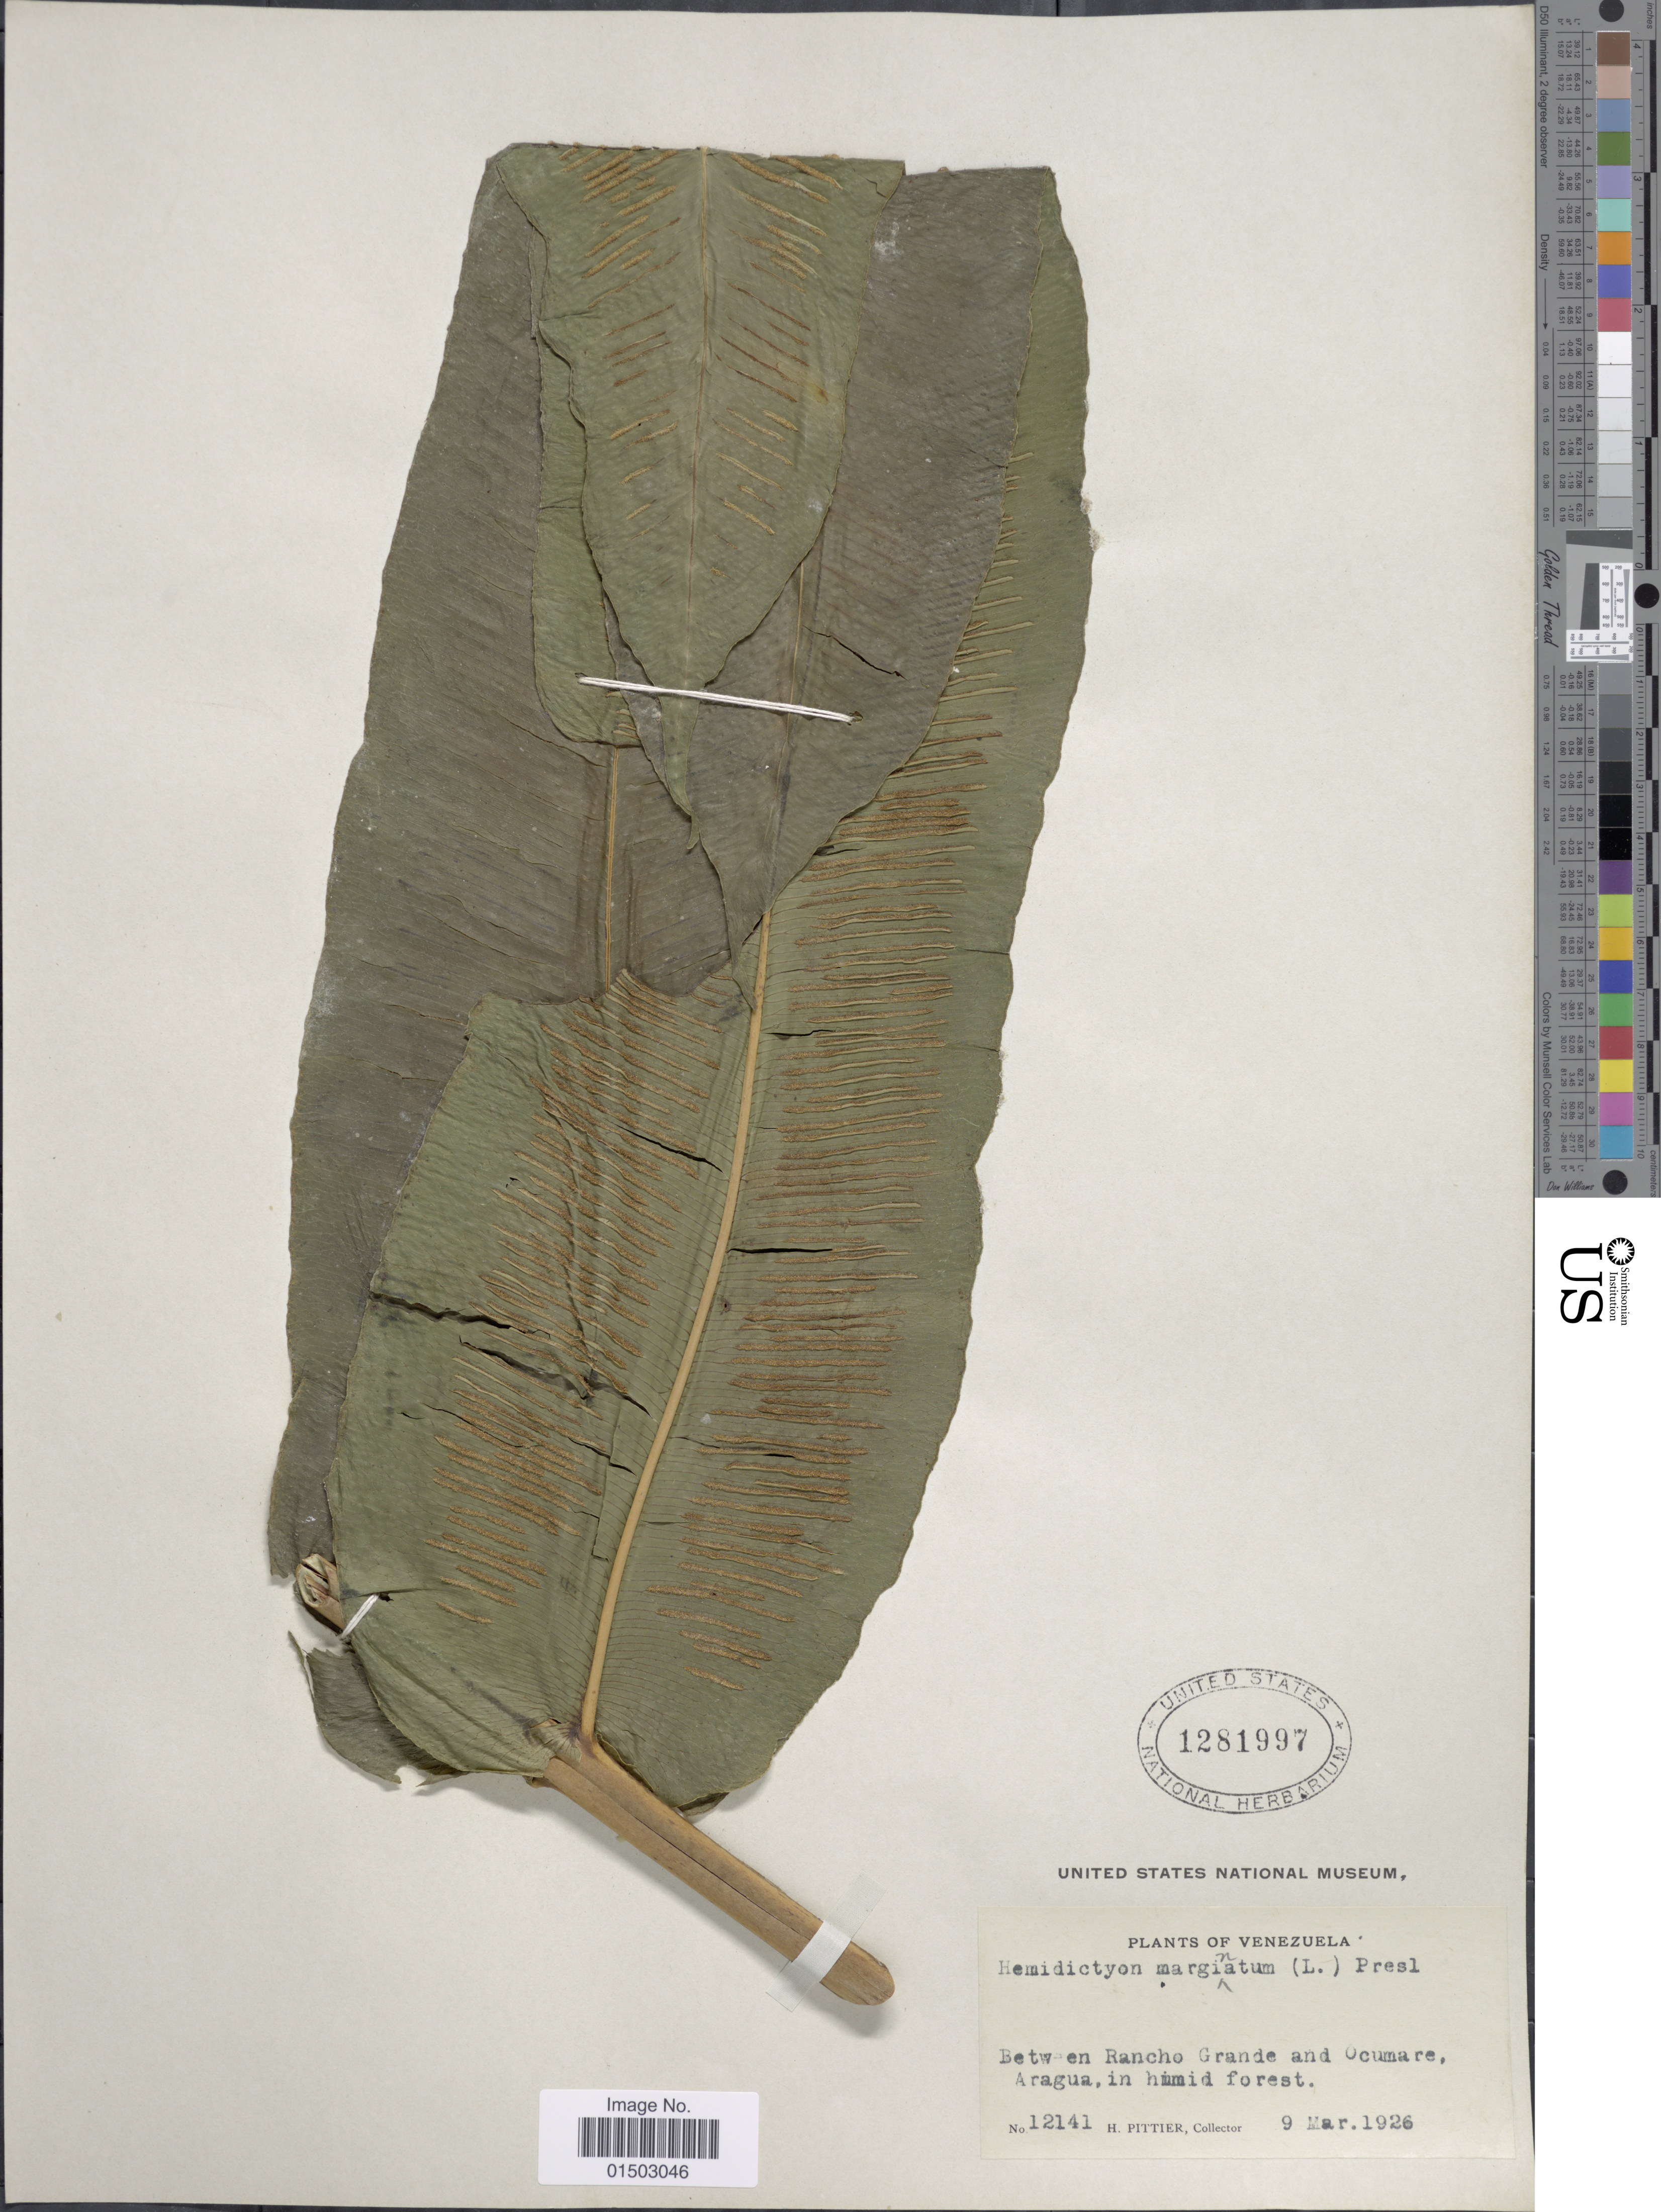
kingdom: Plantae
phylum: Tracheophyta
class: Polypodiopsida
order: Polypodiales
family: Hemidictyaceae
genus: Hemidictyum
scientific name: Hemidictyum marginatum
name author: (L.) C. Presl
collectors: H. F. Pittier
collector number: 12141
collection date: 1926-03-09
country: Venezuela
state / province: Aragua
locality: Between Rancho Grande and Ocumare, Aragua, in humid forest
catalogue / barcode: US 1281997